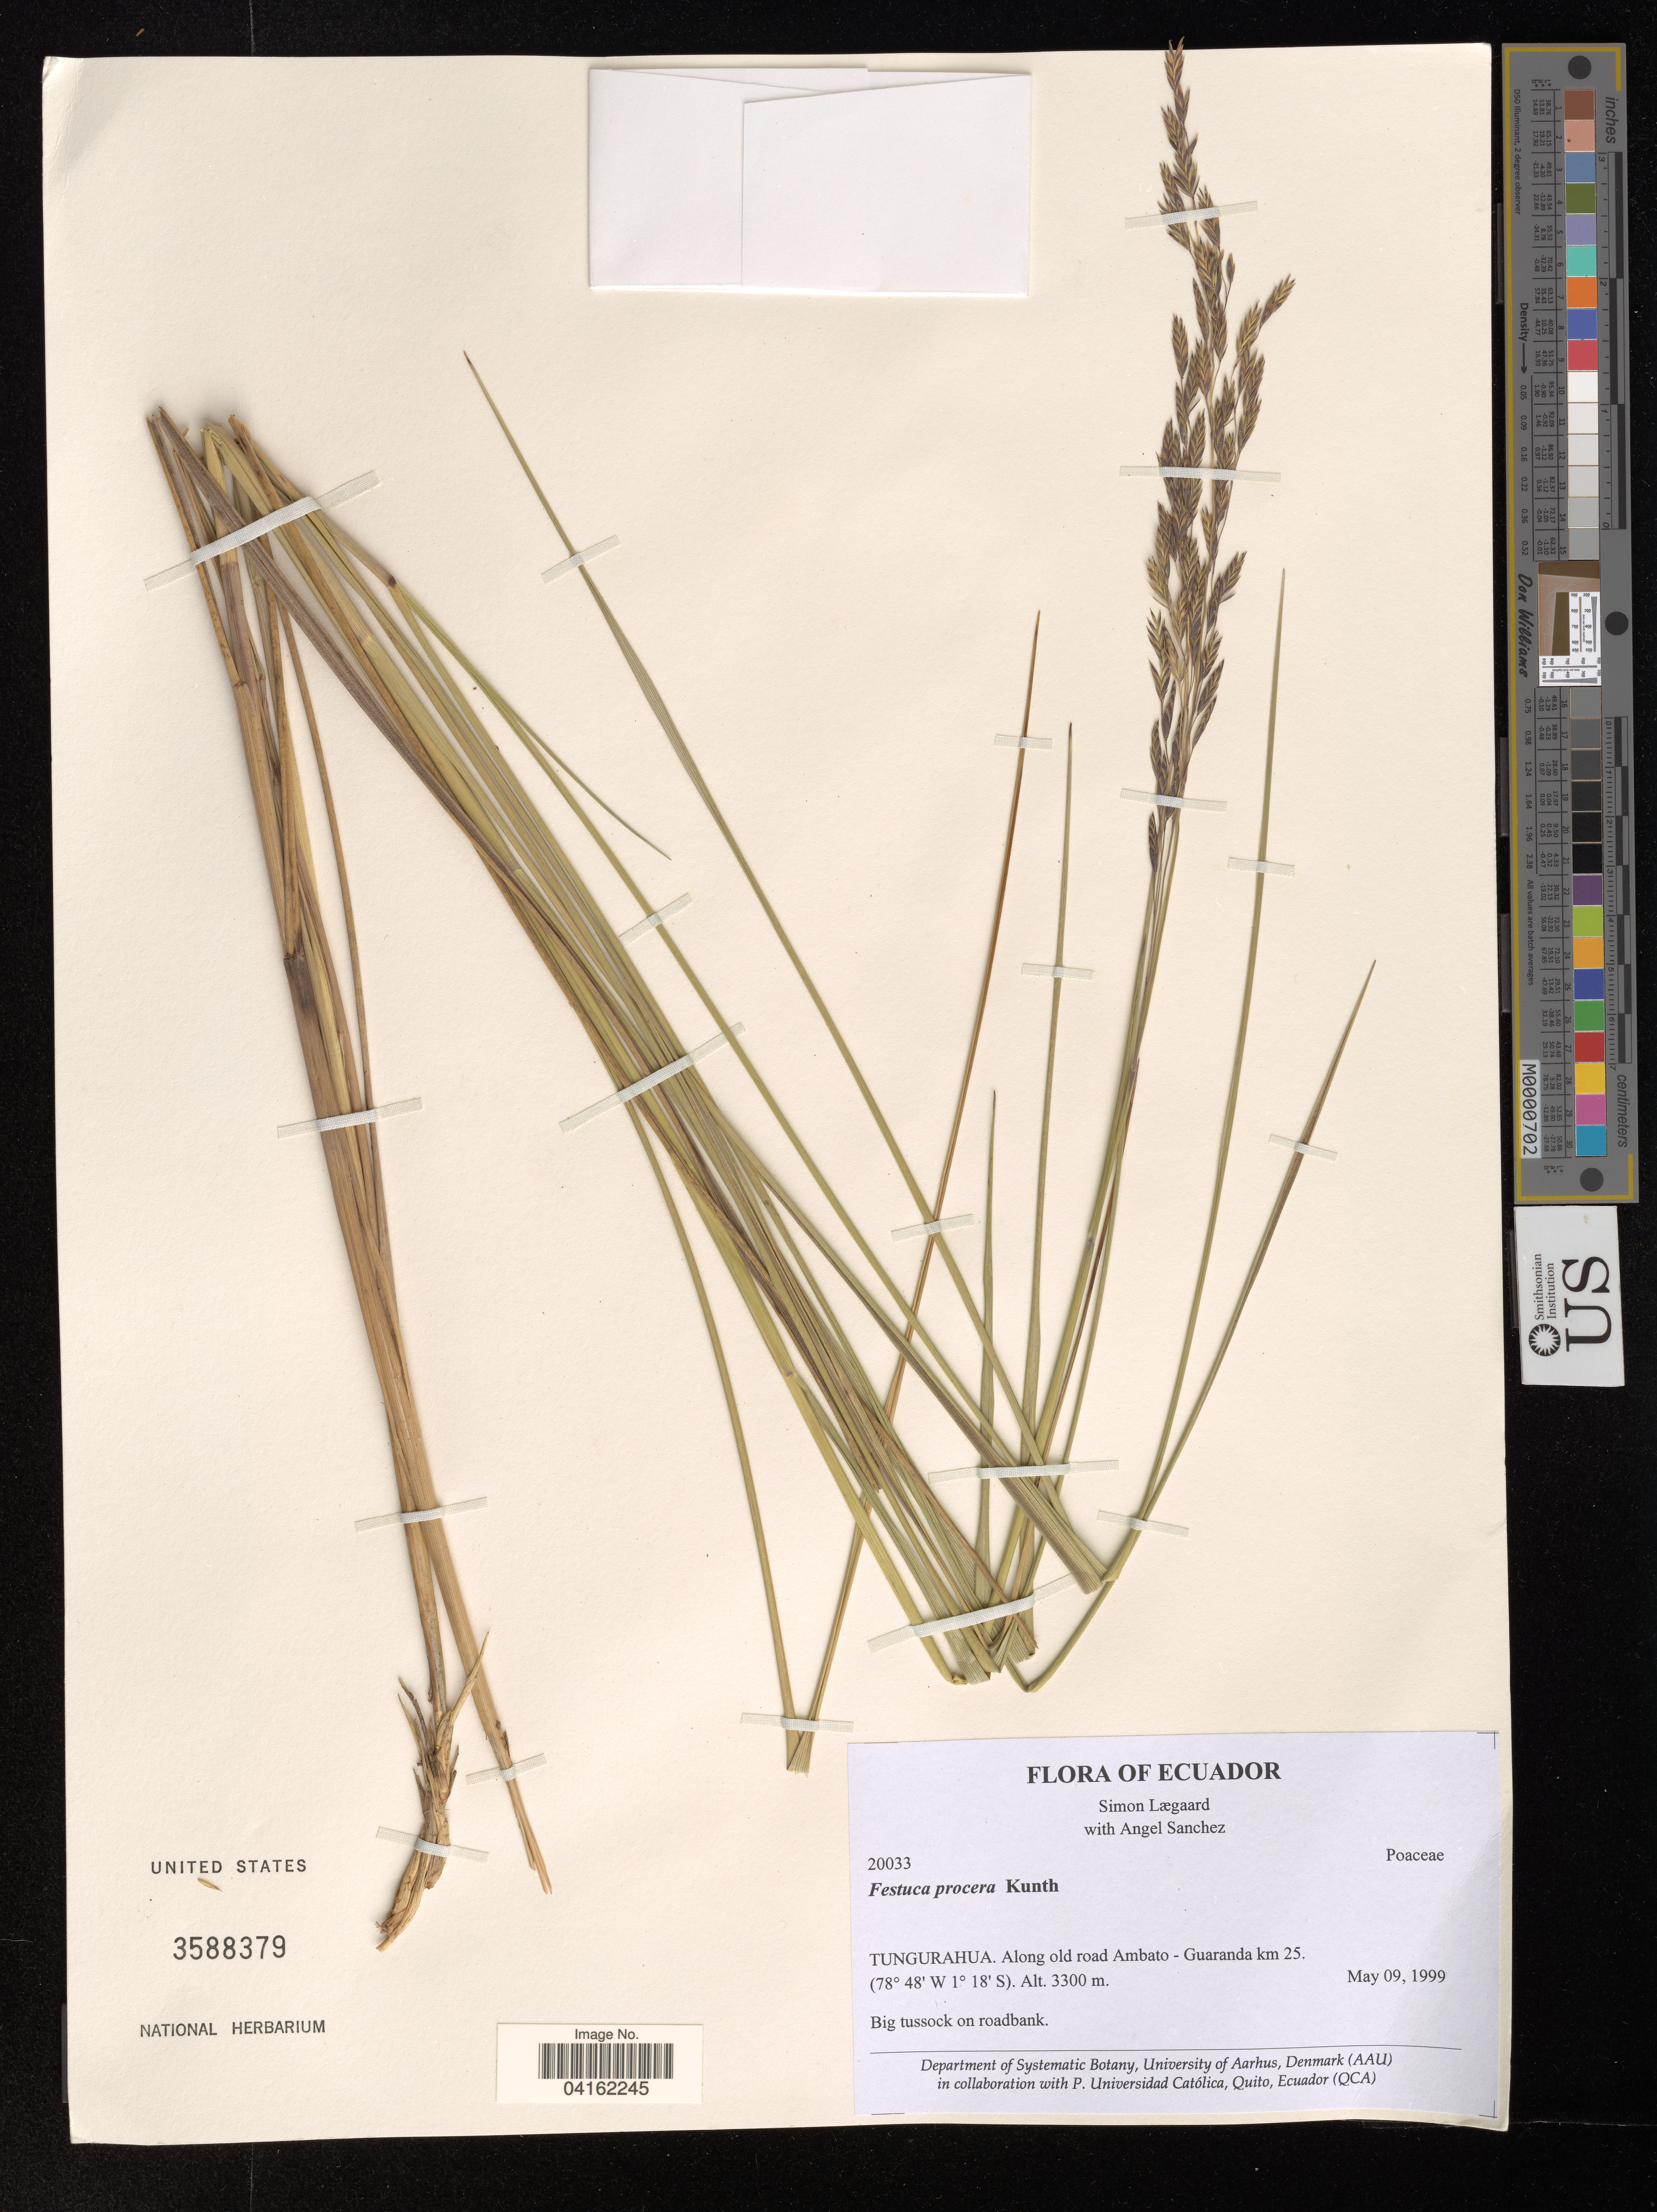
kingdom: Plantae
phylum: Tracheophyta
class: Liliopsida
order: Poales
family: Poaceae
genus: Festuca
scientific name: Festuca procera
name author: Kunth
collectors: S. Lægaard & A. Sanchez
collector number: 20033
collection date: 1999-05-09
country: Ecuador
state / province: Tungurahua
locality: Along old road Ambato - Guaranda km 25.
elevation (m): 3300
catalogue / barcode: US 3588379